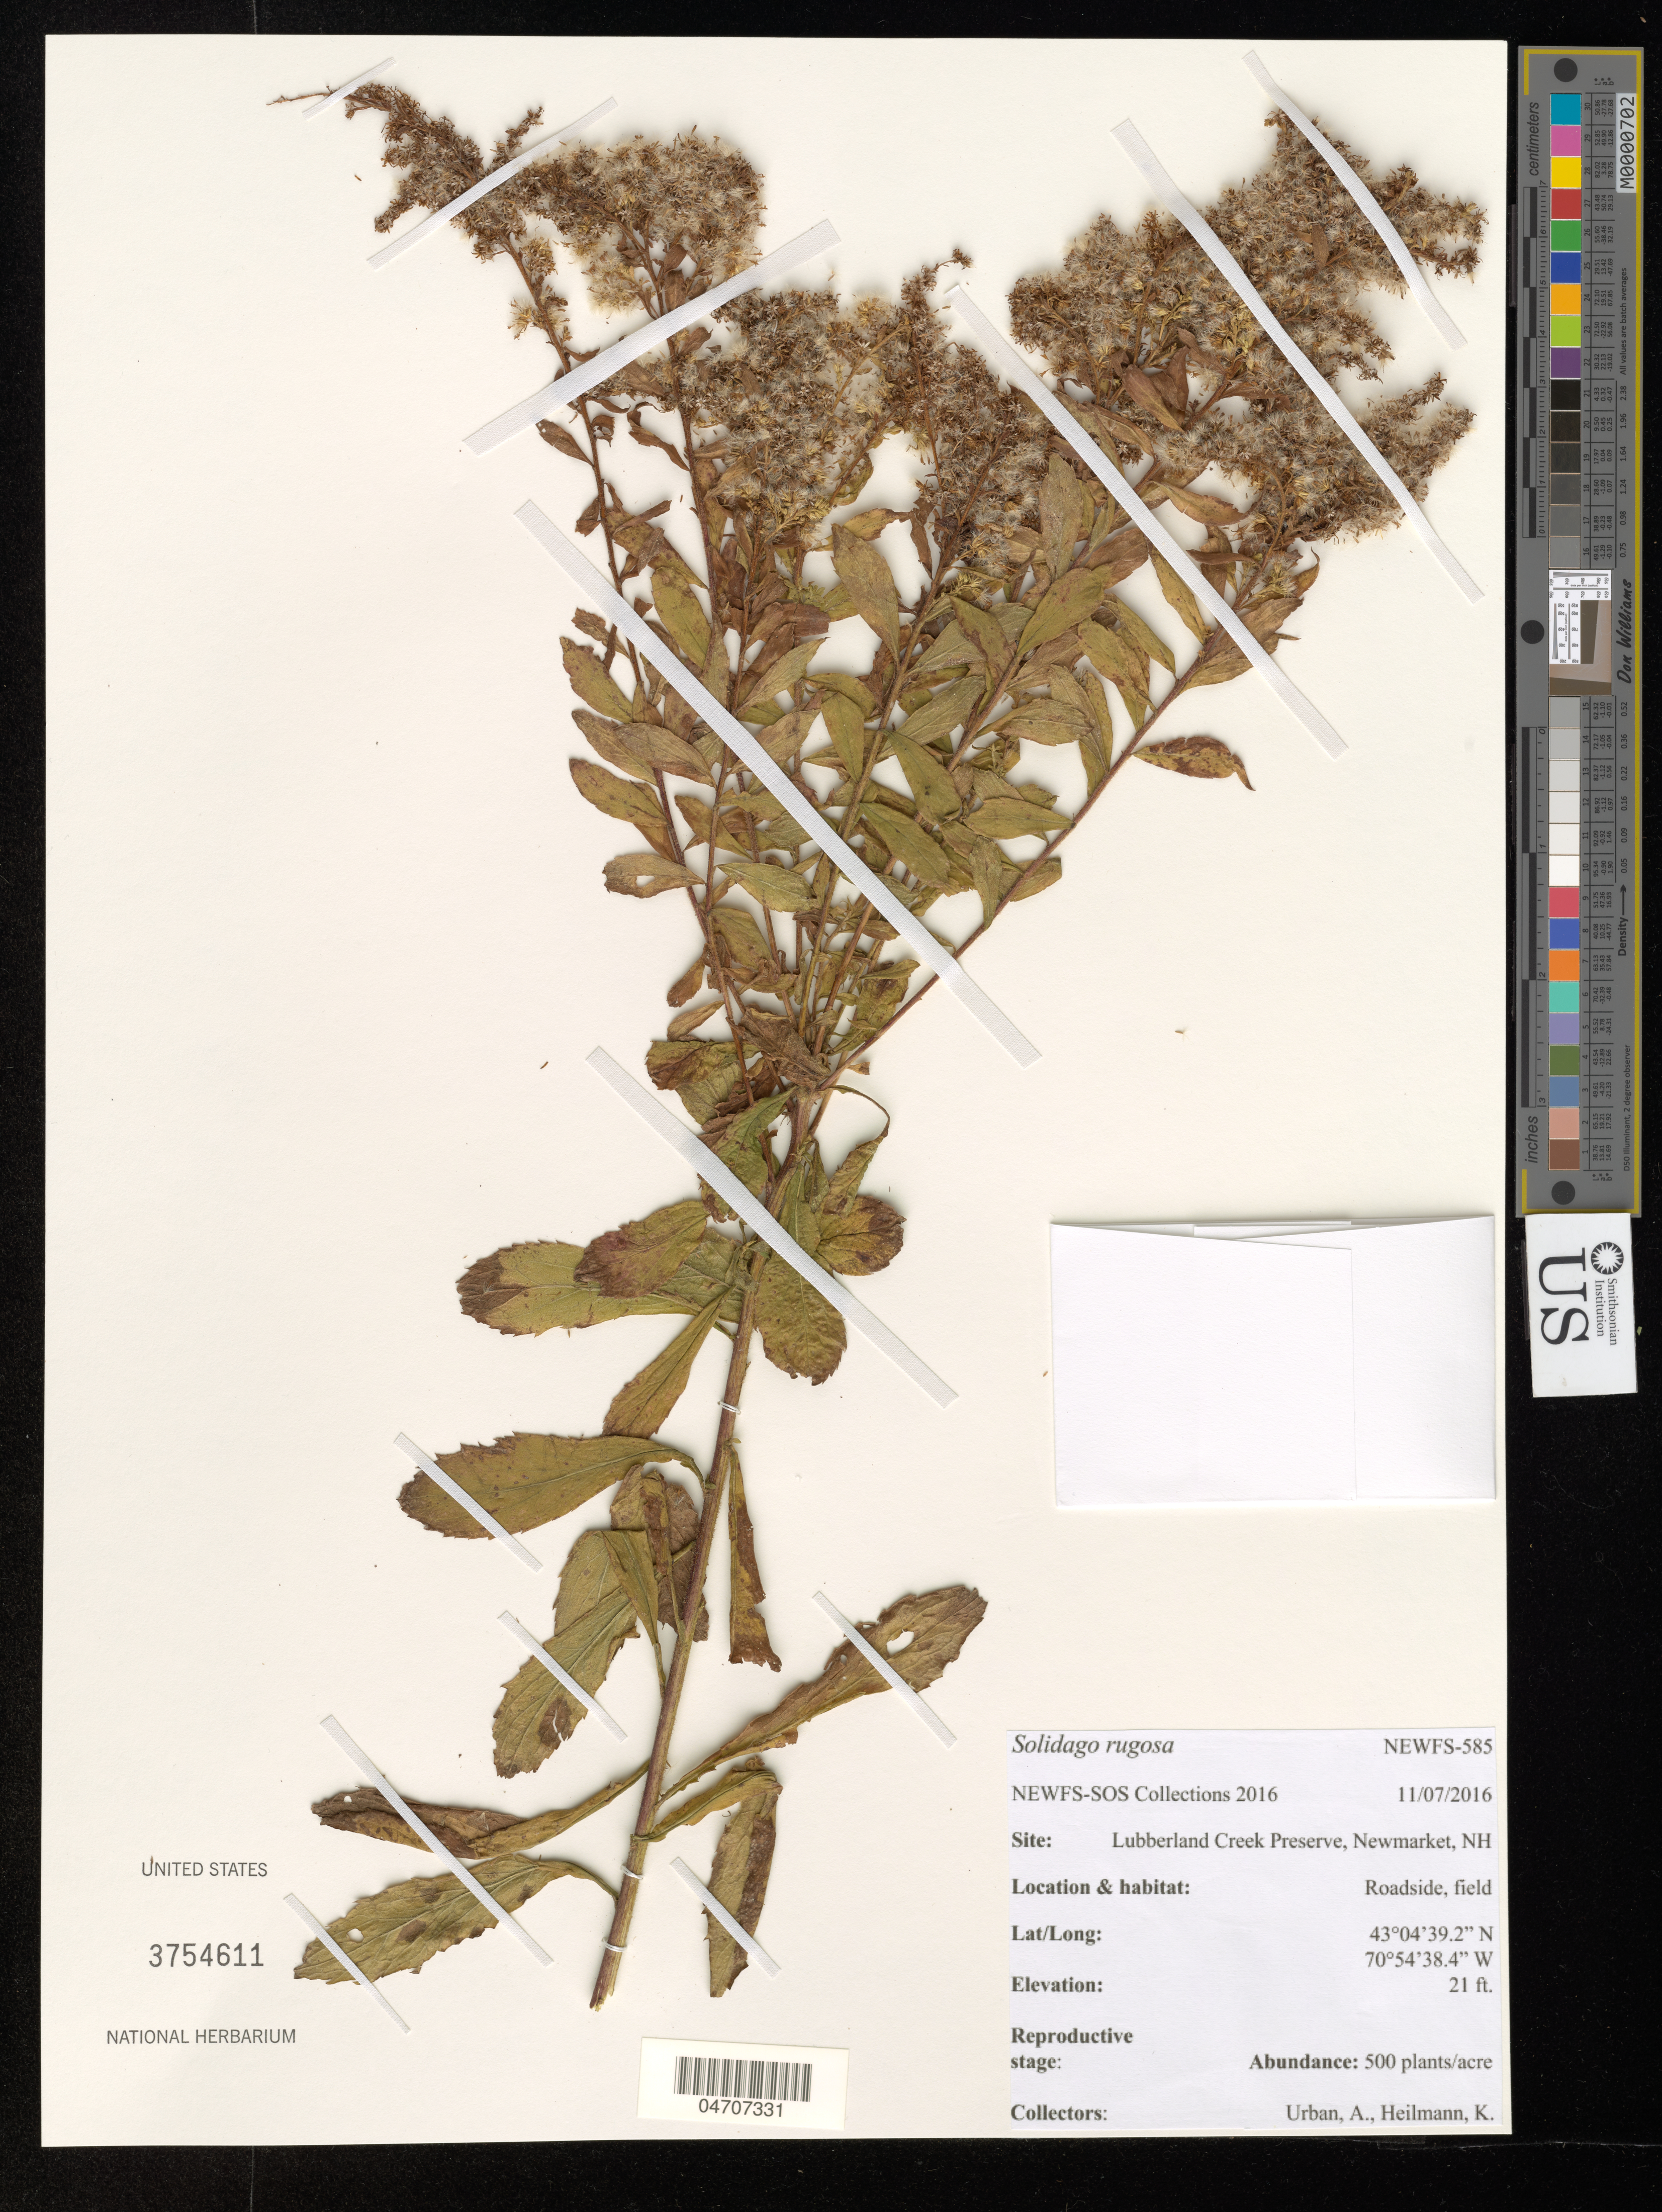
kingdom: Plantae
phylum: Tracheophyta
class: Magnoliopsida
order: Asterales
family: Asteraceae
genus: Solidago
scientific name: Solidago rugosa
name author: Mill.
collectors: A. Urban & K. Heilmann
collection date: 2016-11-07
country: United States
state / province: New Hampshire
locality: Site: Lubberland Creek Preserve, Newmarket, NH. Roadside, field.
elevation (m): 6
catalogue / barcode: US 3754611